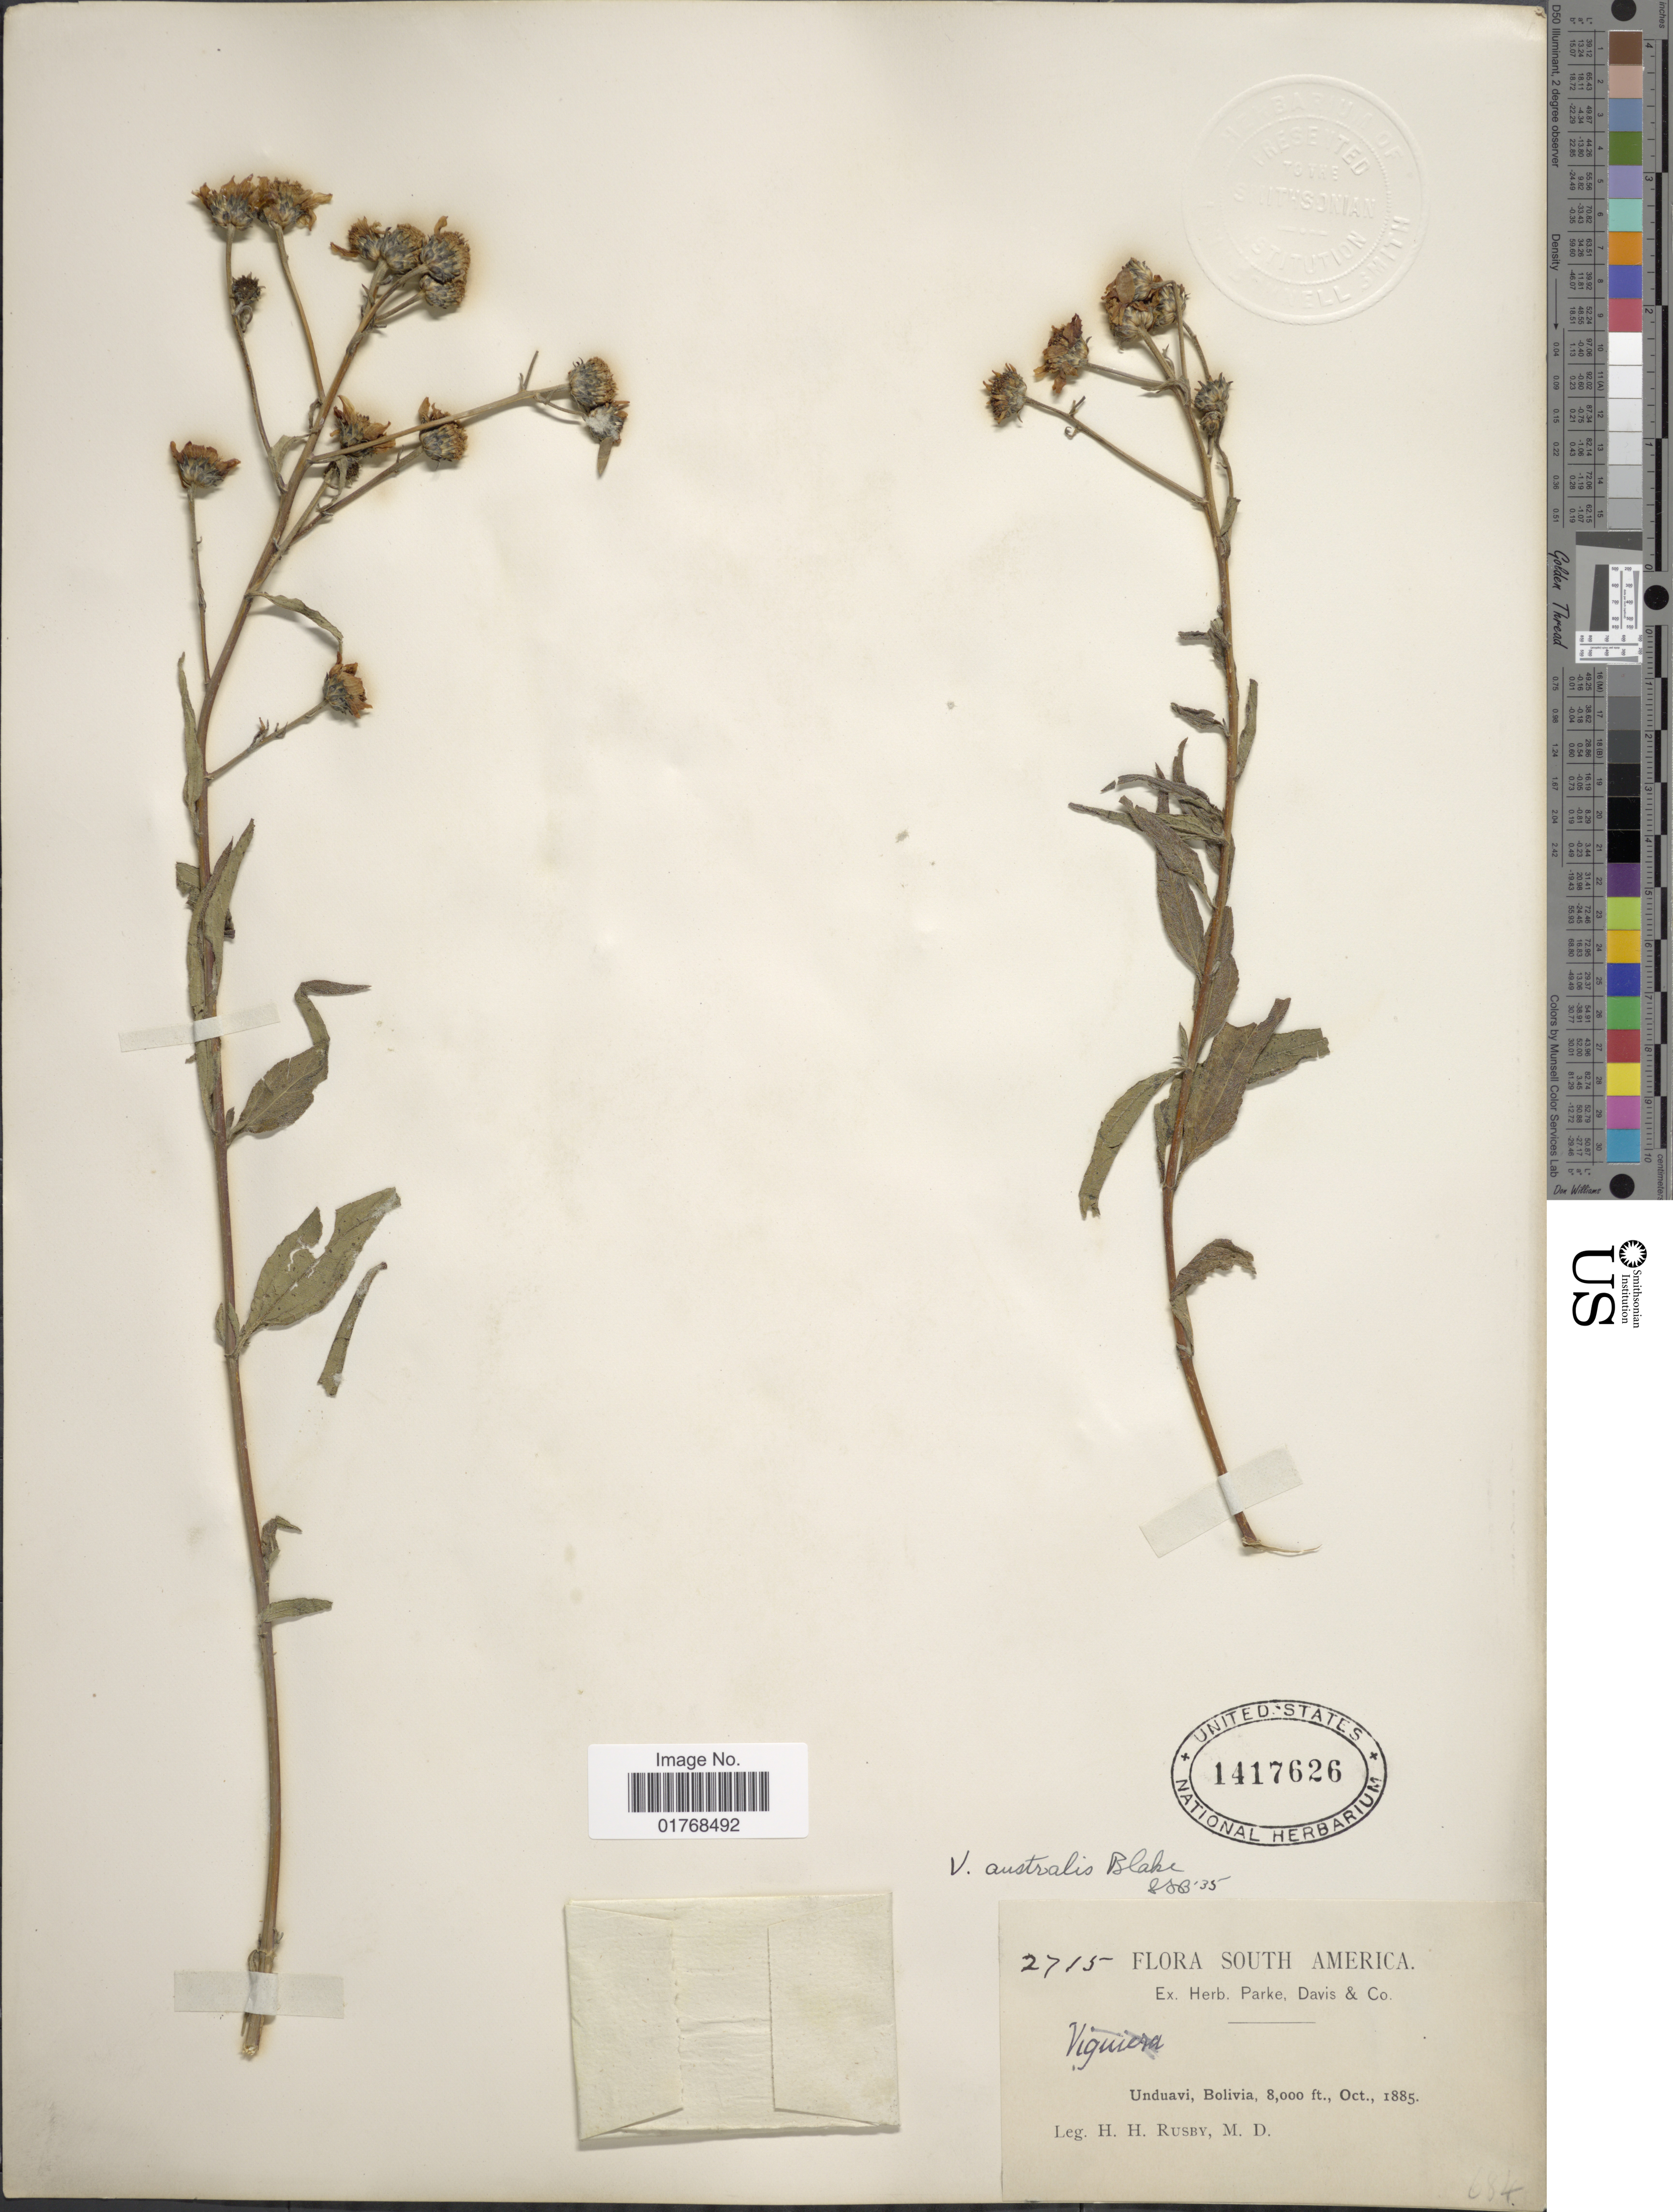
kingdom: Plantae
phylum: Tracheophyta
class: Magnoliopsida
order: Asterales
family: Asteraceae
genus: Viguiera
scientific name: Viguiera australis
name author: Blake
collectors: H. H. Rusby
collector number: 2715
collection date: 1885-10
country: Bolivia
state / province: La Paz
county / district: Nor Yungas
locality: Unduavi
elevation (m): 2438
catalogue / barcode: US 1417626